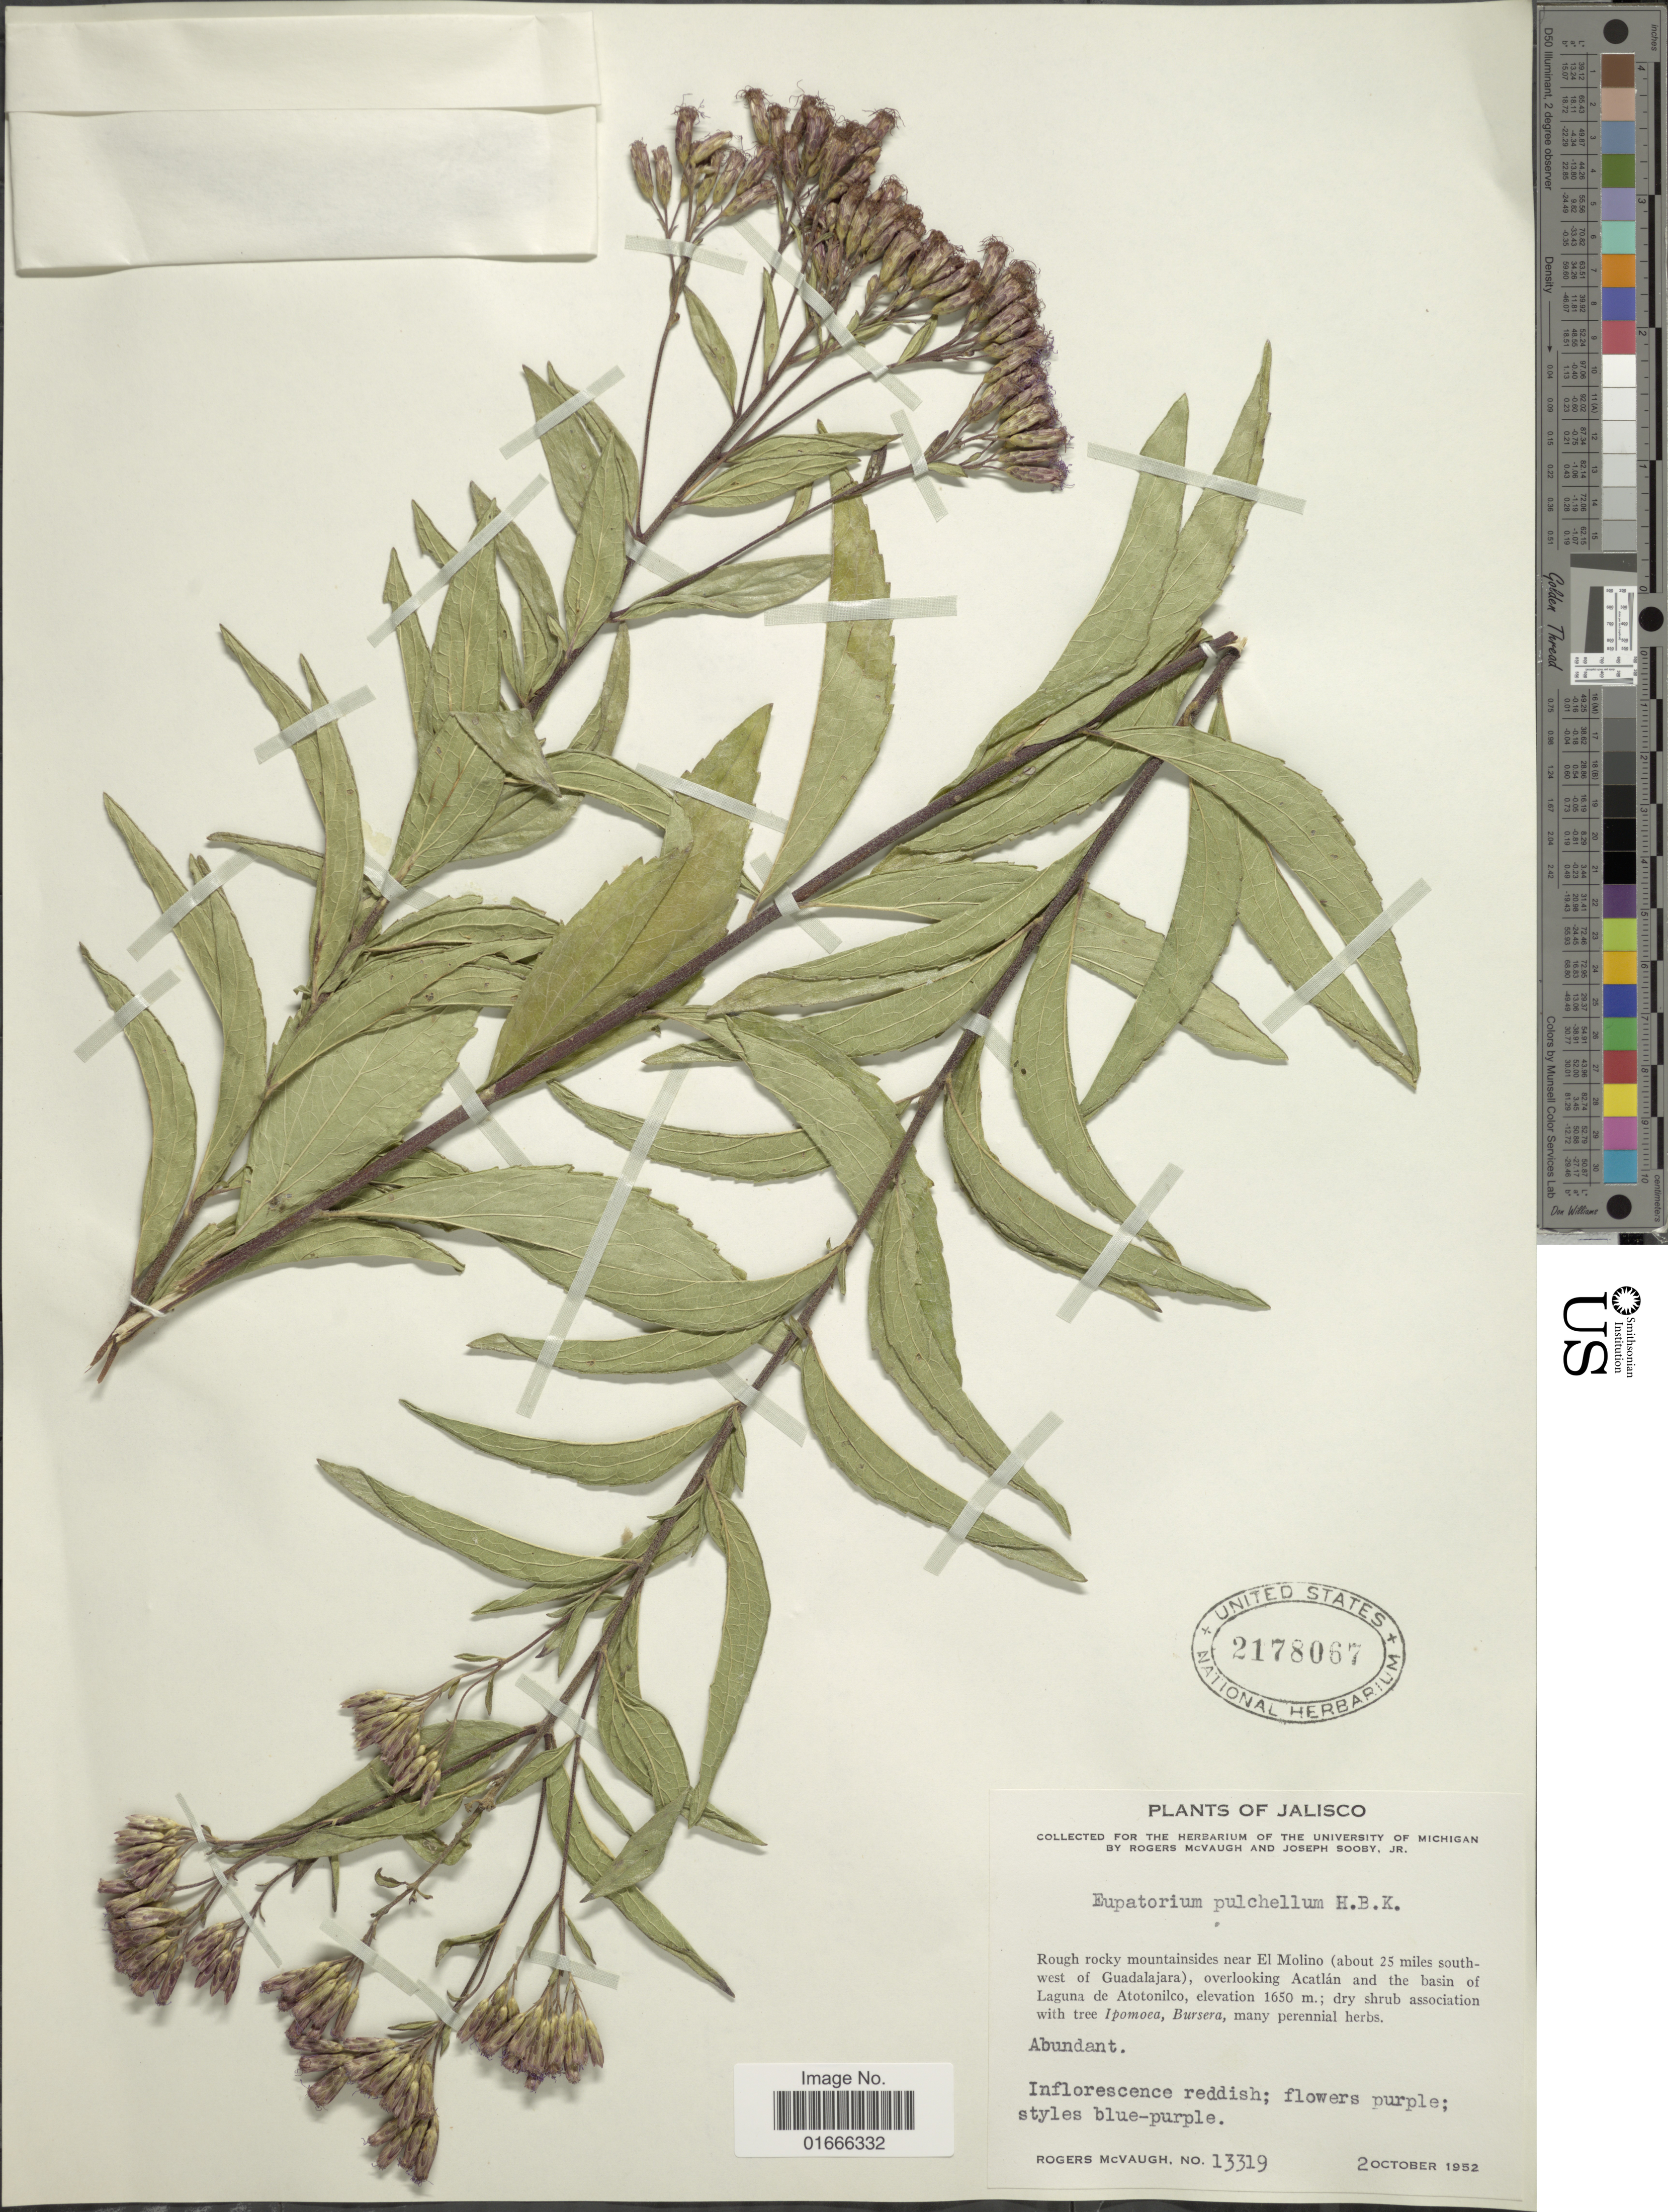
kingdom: Plantae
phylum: Tracheophyta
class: Magnoliopsida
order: Asterales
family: Asteraceae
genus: Chromolaena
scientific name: Chromolaena pulchella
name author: (Kunth) R.M. King & H. Rob.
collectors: R. McVaugh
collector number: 13319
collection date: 1952-10-02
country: Mexico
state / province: Jalisco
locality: Rough rocky moutainsides near El Molino ( about 25 miles south - west of Guadalajara ) overlooking Acatlan and the basin of Laguna de Atotonilco.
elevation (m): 1650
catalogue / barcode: US 2178067